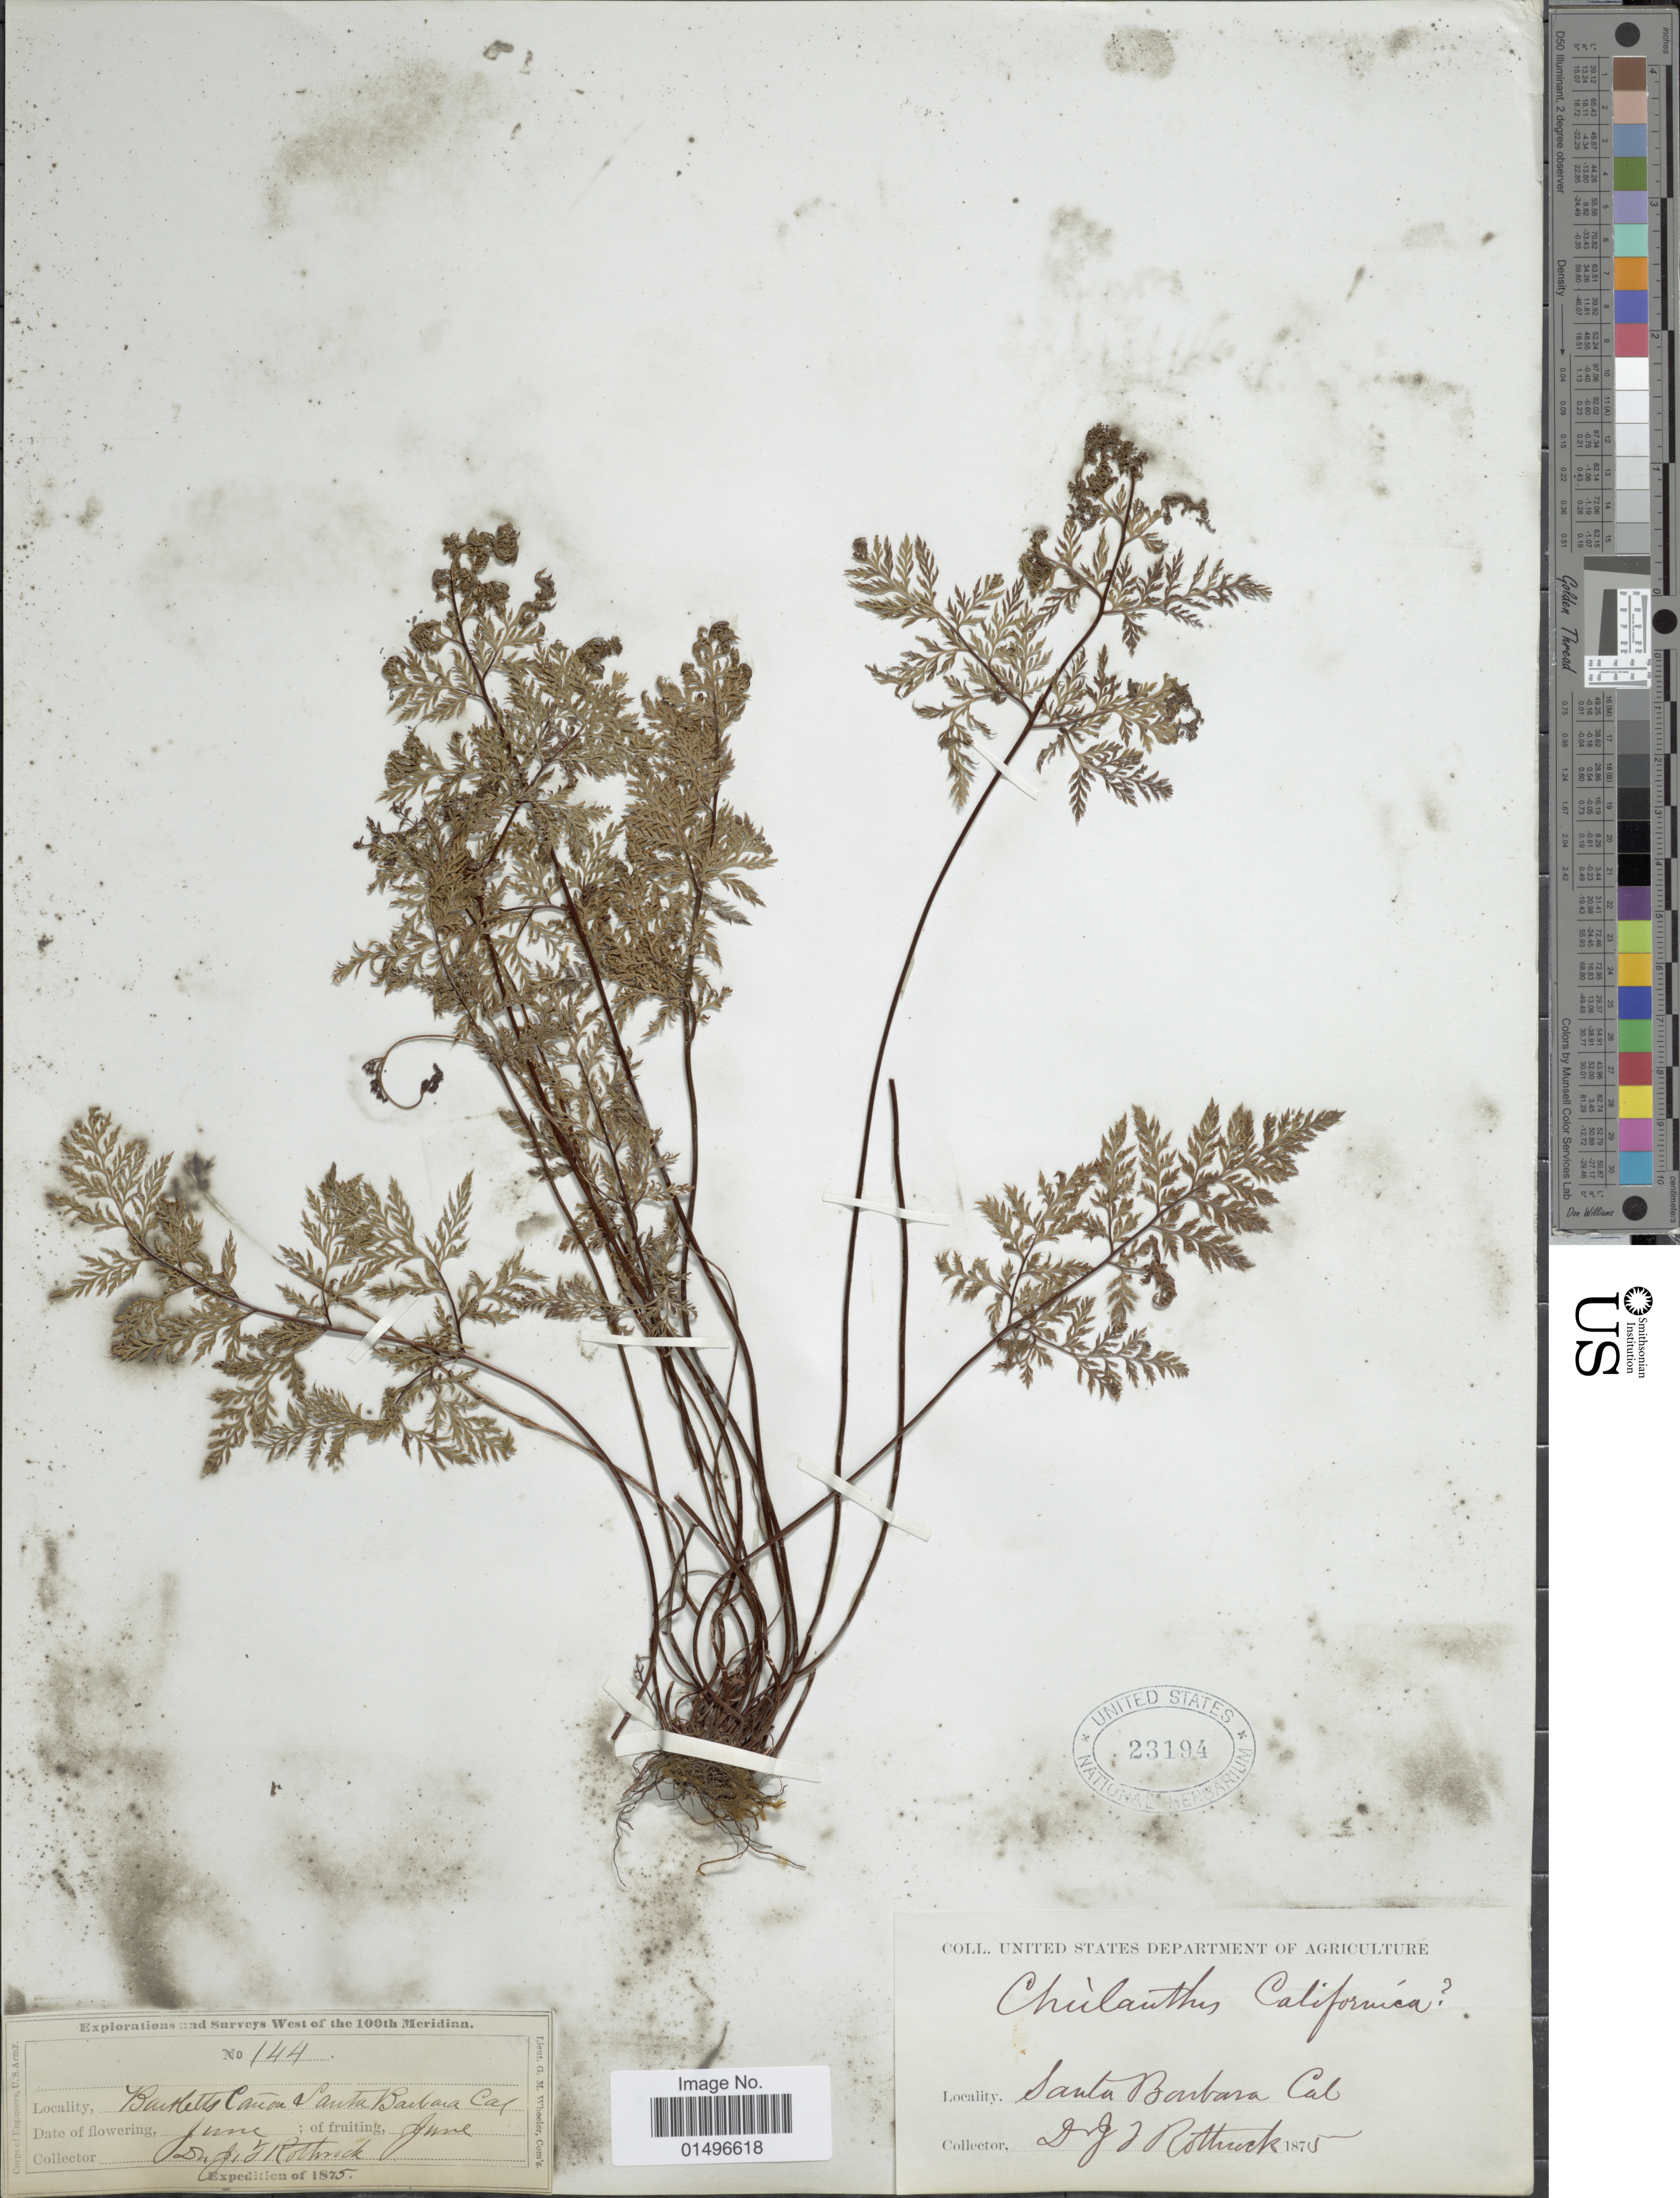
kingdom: Plantae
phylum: Tracheophyta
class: Polypodiopsida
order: Polypodiales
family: Pteridaceae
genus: Aspidotis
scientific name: Aspidotis californica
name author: (Hook.) Nutt. ex Copel.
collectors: J. T. Rothrock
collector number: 144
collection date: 1875-06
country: United States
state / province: California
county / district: San Bernardino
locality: California, San Bernardino, Barletts Canon.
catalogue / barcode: US 23194